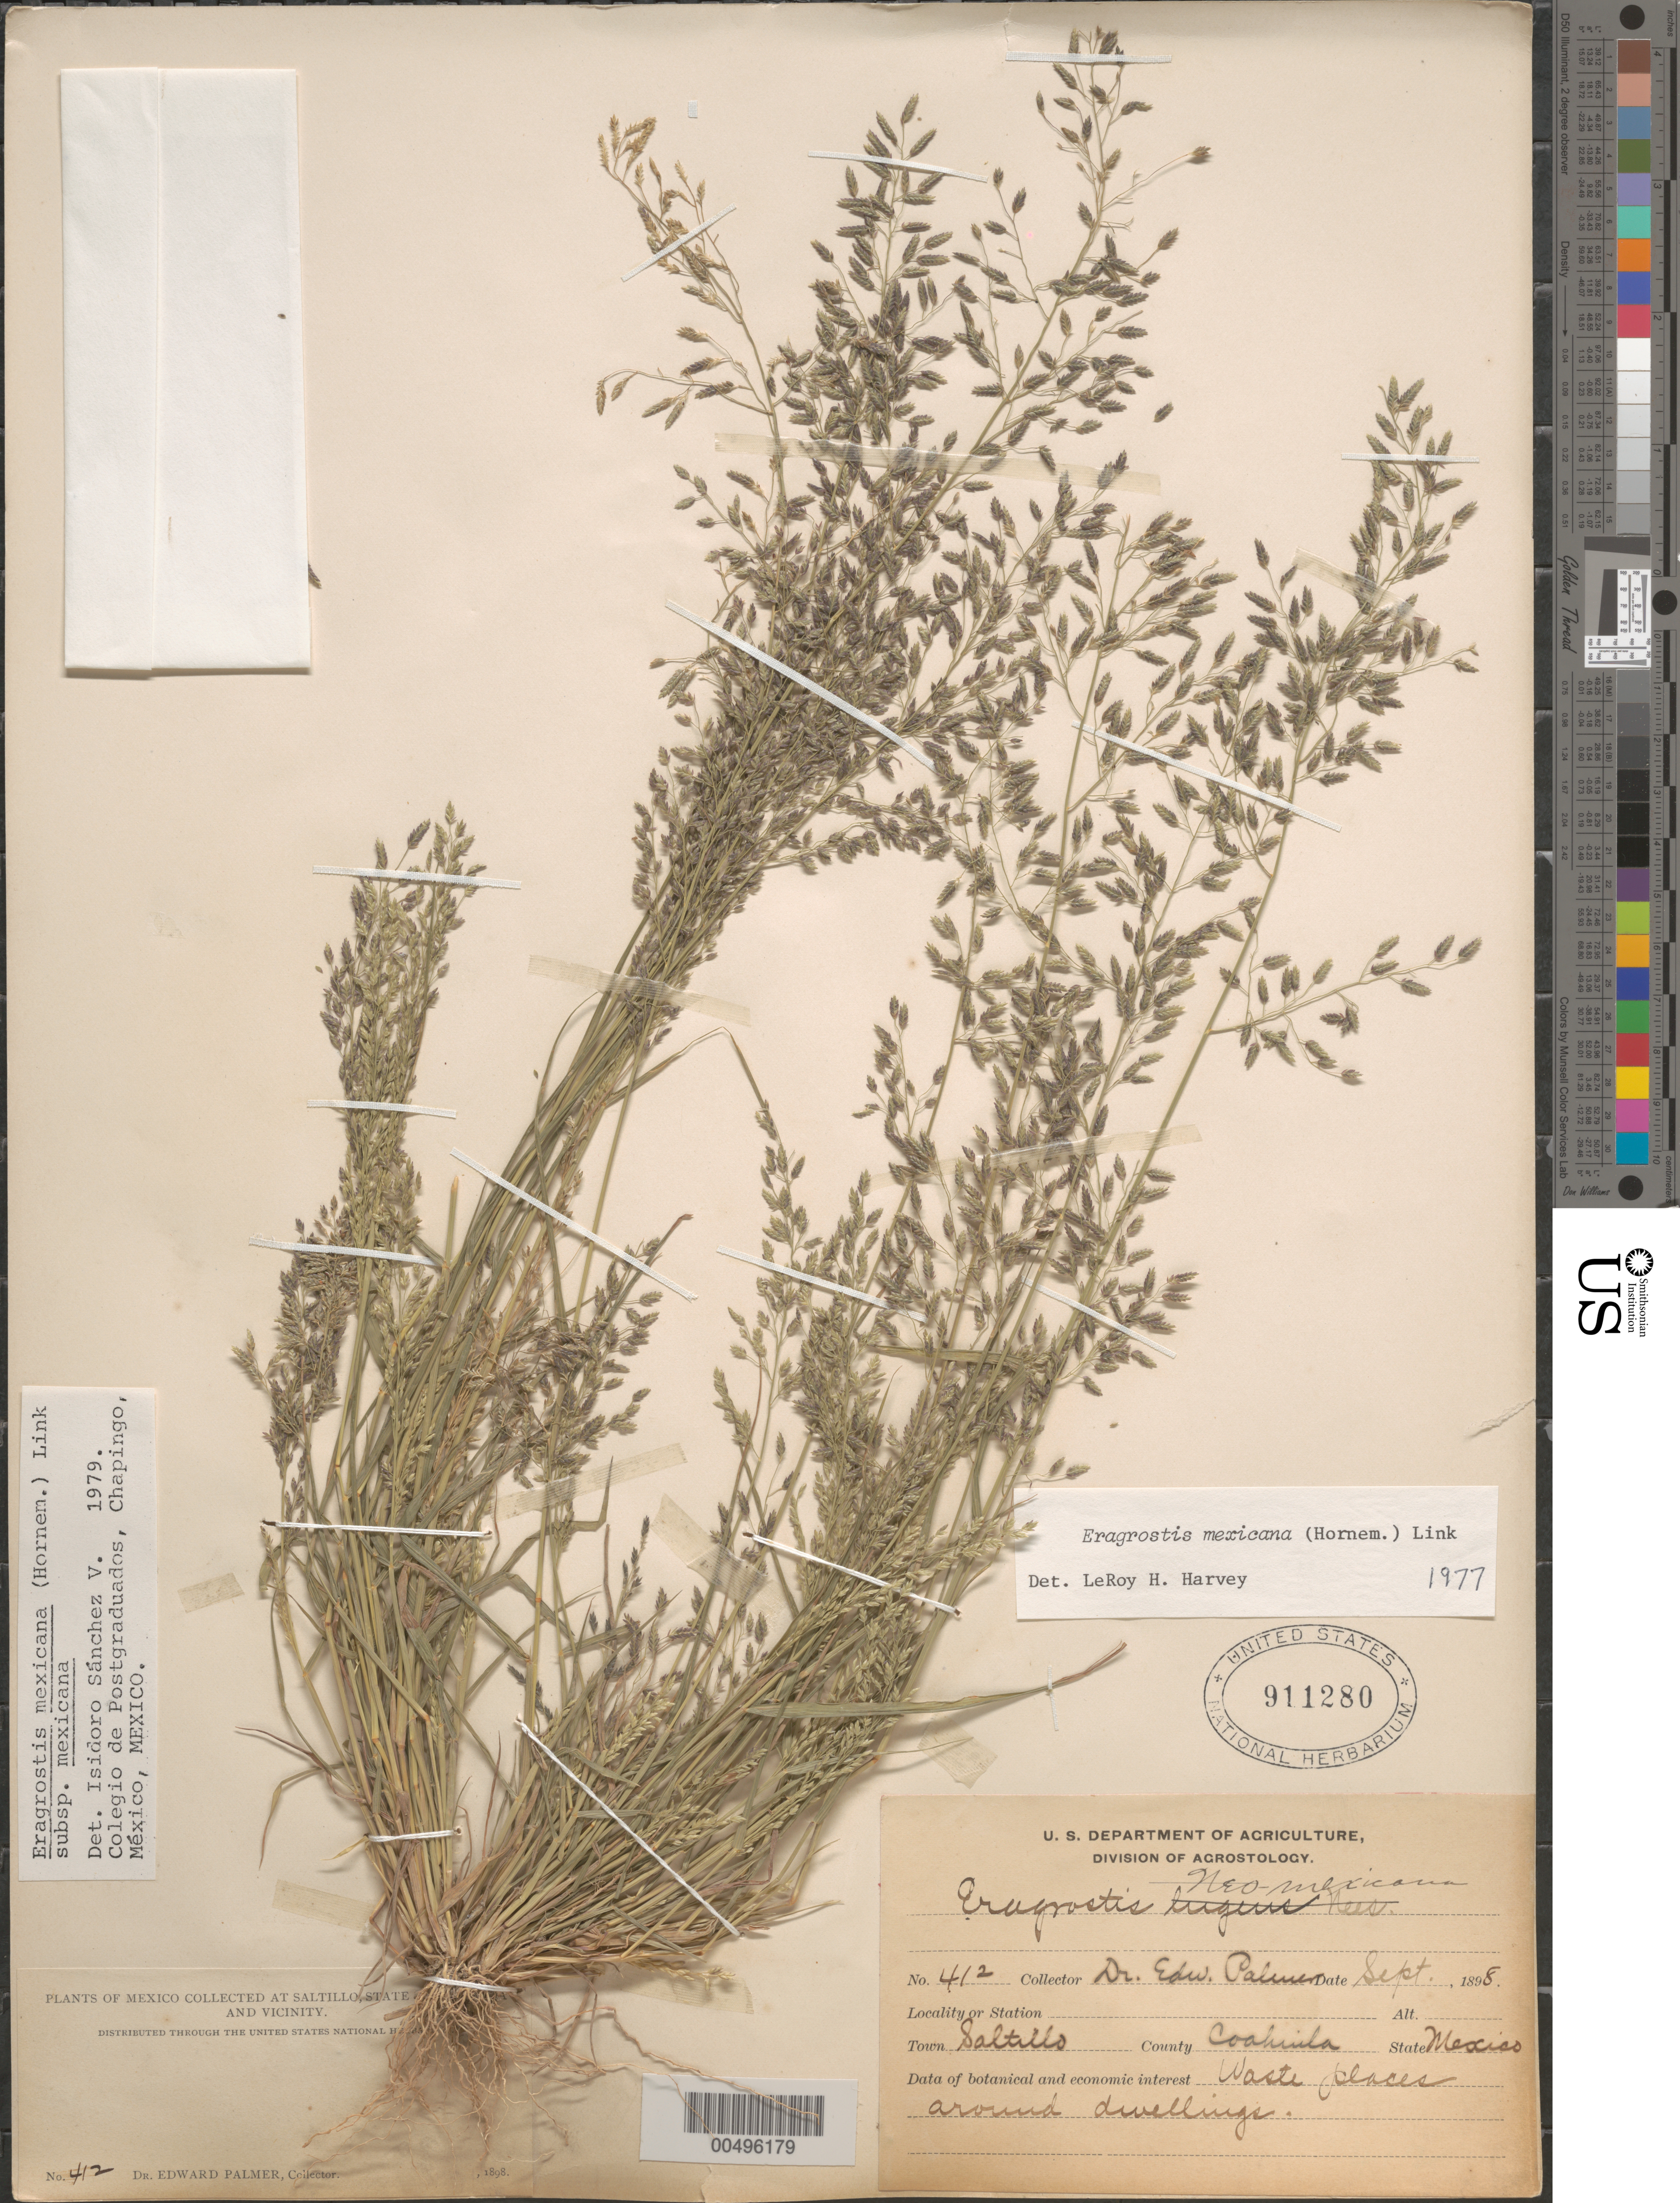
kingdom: Plantae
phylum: Tracheophyta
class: Liliopsida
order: Poales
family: Poaceae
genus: Eragrostis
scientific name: Eragrostis mexicana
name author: (Hornem.) Link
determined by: Sánchez Vega, I. M.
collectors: E. Palmer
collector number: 412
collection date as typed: Sep 1898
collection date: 1898-09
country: Mexico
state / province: Coahuila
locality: Saltillo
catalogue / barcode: US 911280